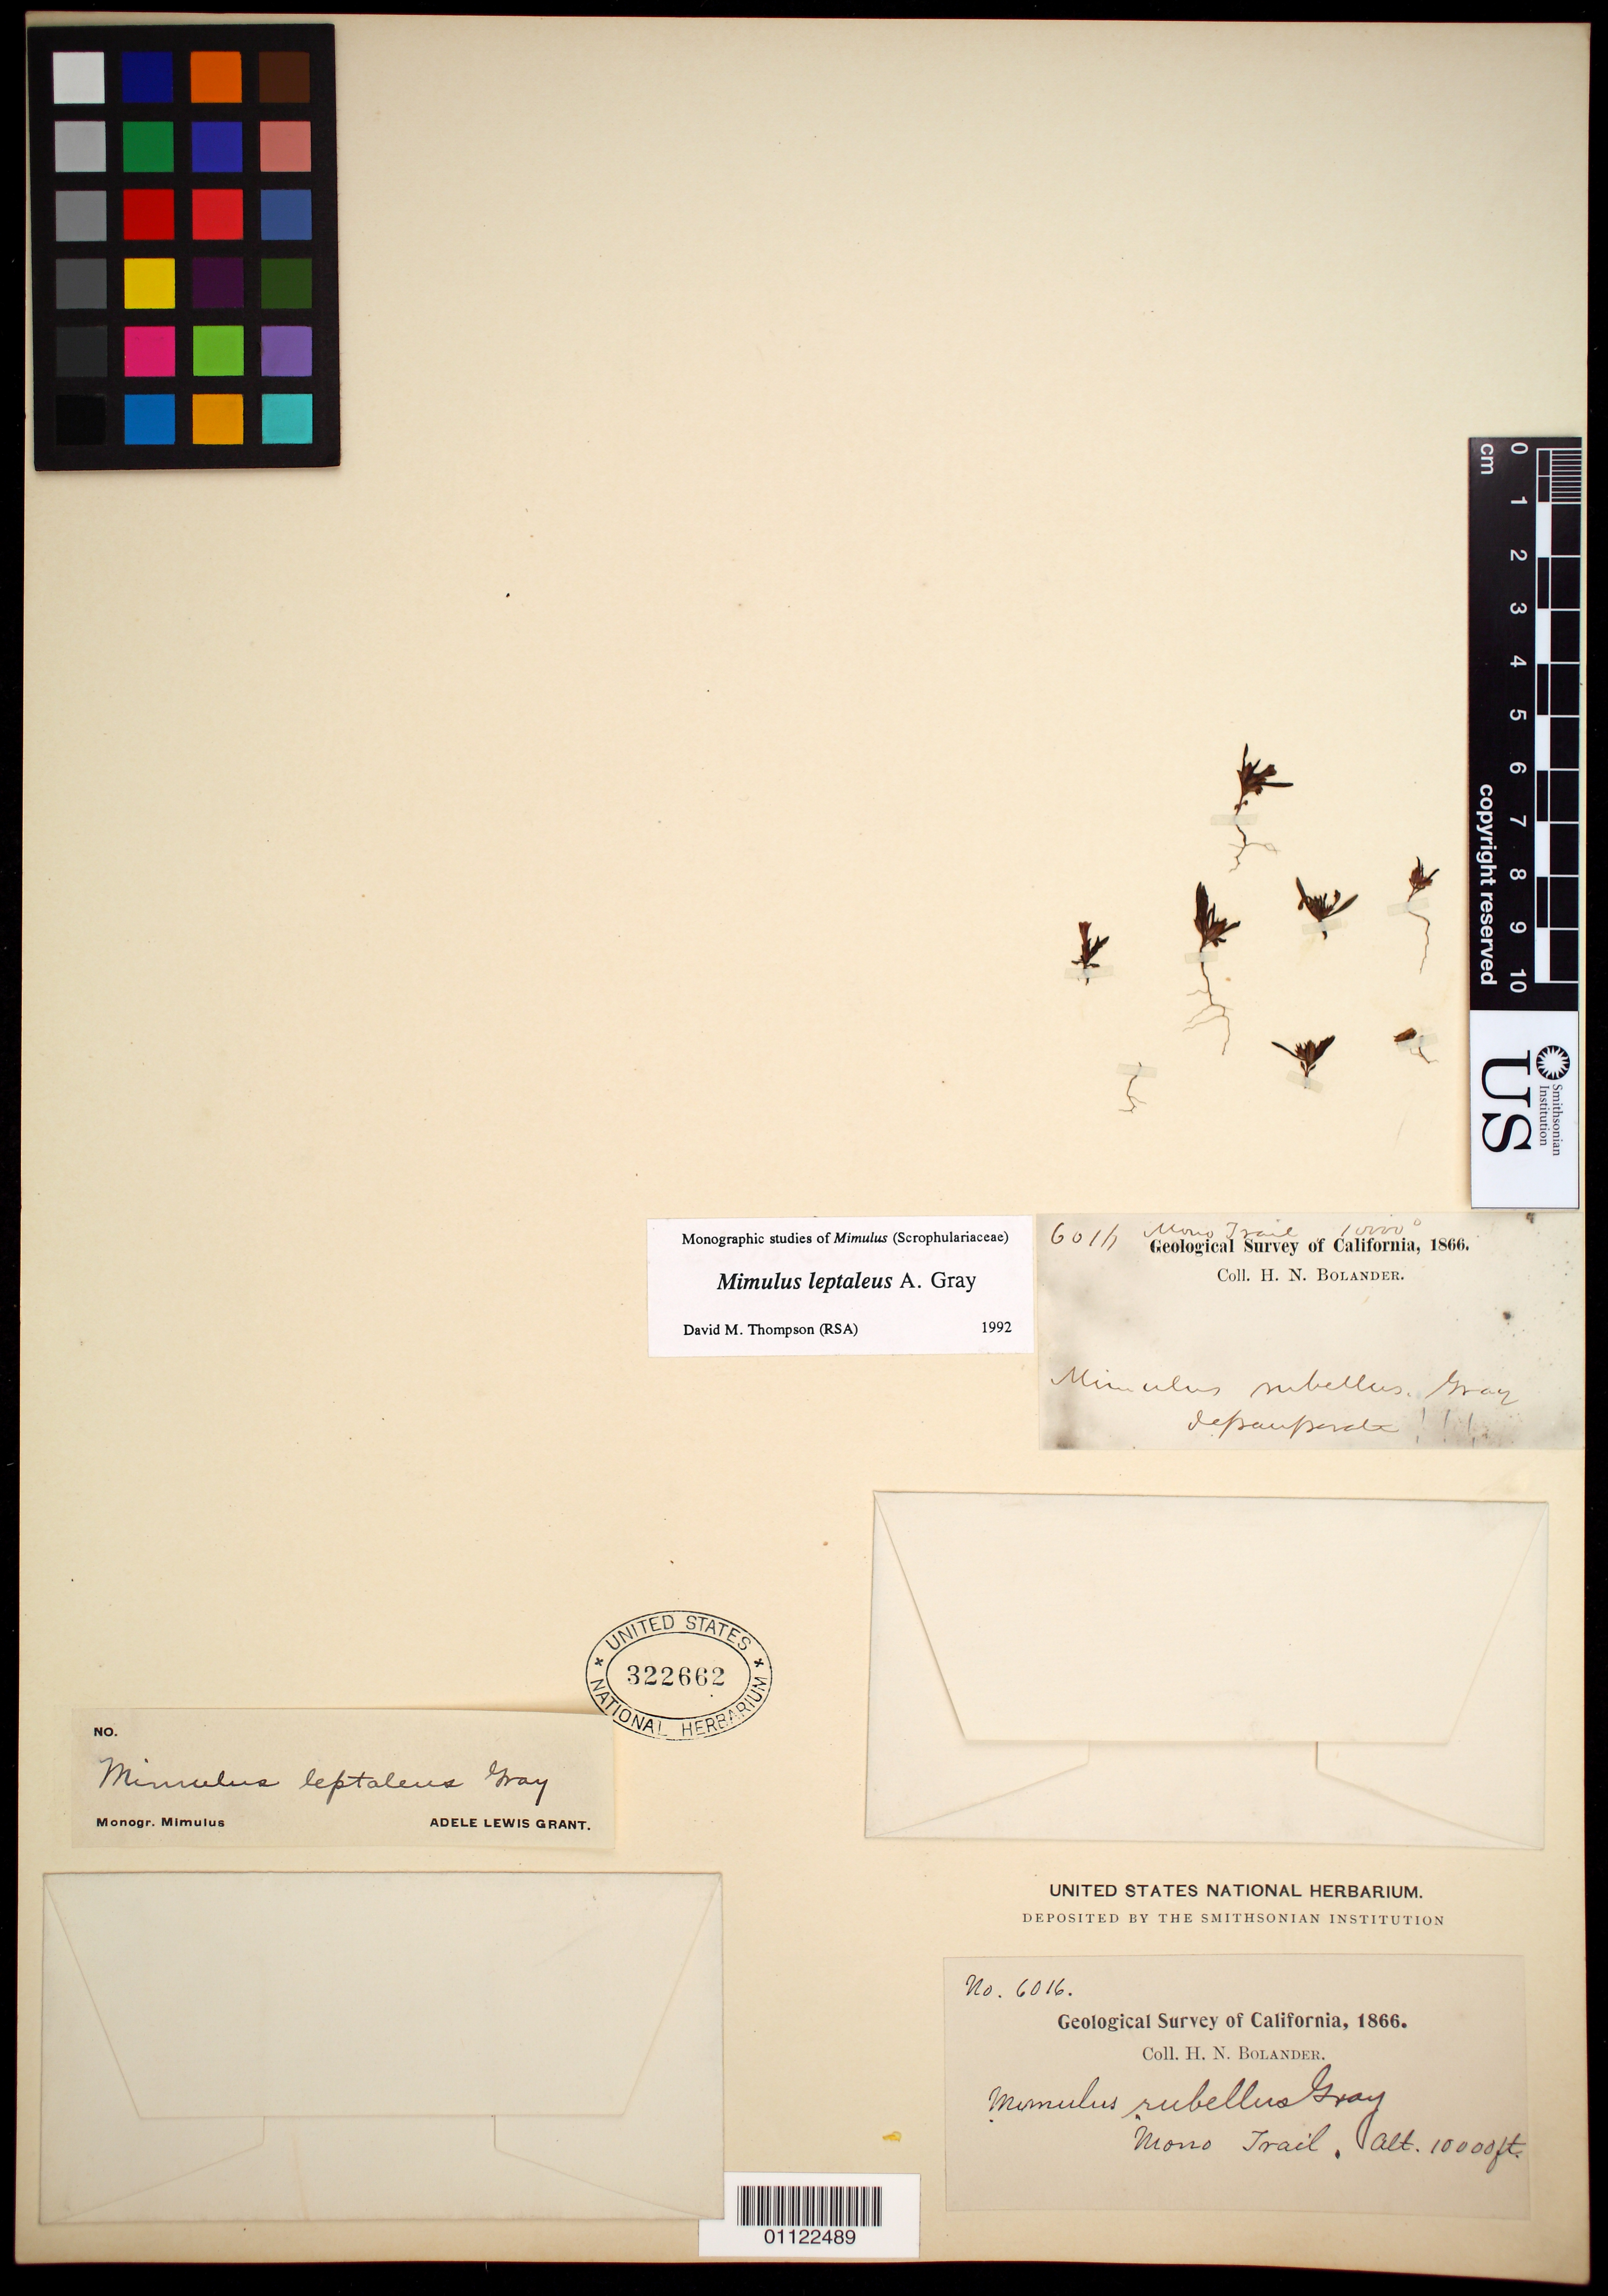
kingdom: Plantae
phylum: Tracheophyta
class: Magnoliopsida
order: Lamiales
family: Phrymaceae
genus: Mimulus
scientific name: Mimulus leptaleus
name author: A. Gray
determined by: Thompson, D. M.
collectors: H. Bolander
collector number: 6016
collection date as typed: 1866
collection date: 1866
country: United States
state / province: California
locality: Mono Trail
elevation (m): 3048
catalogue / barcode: US 322662